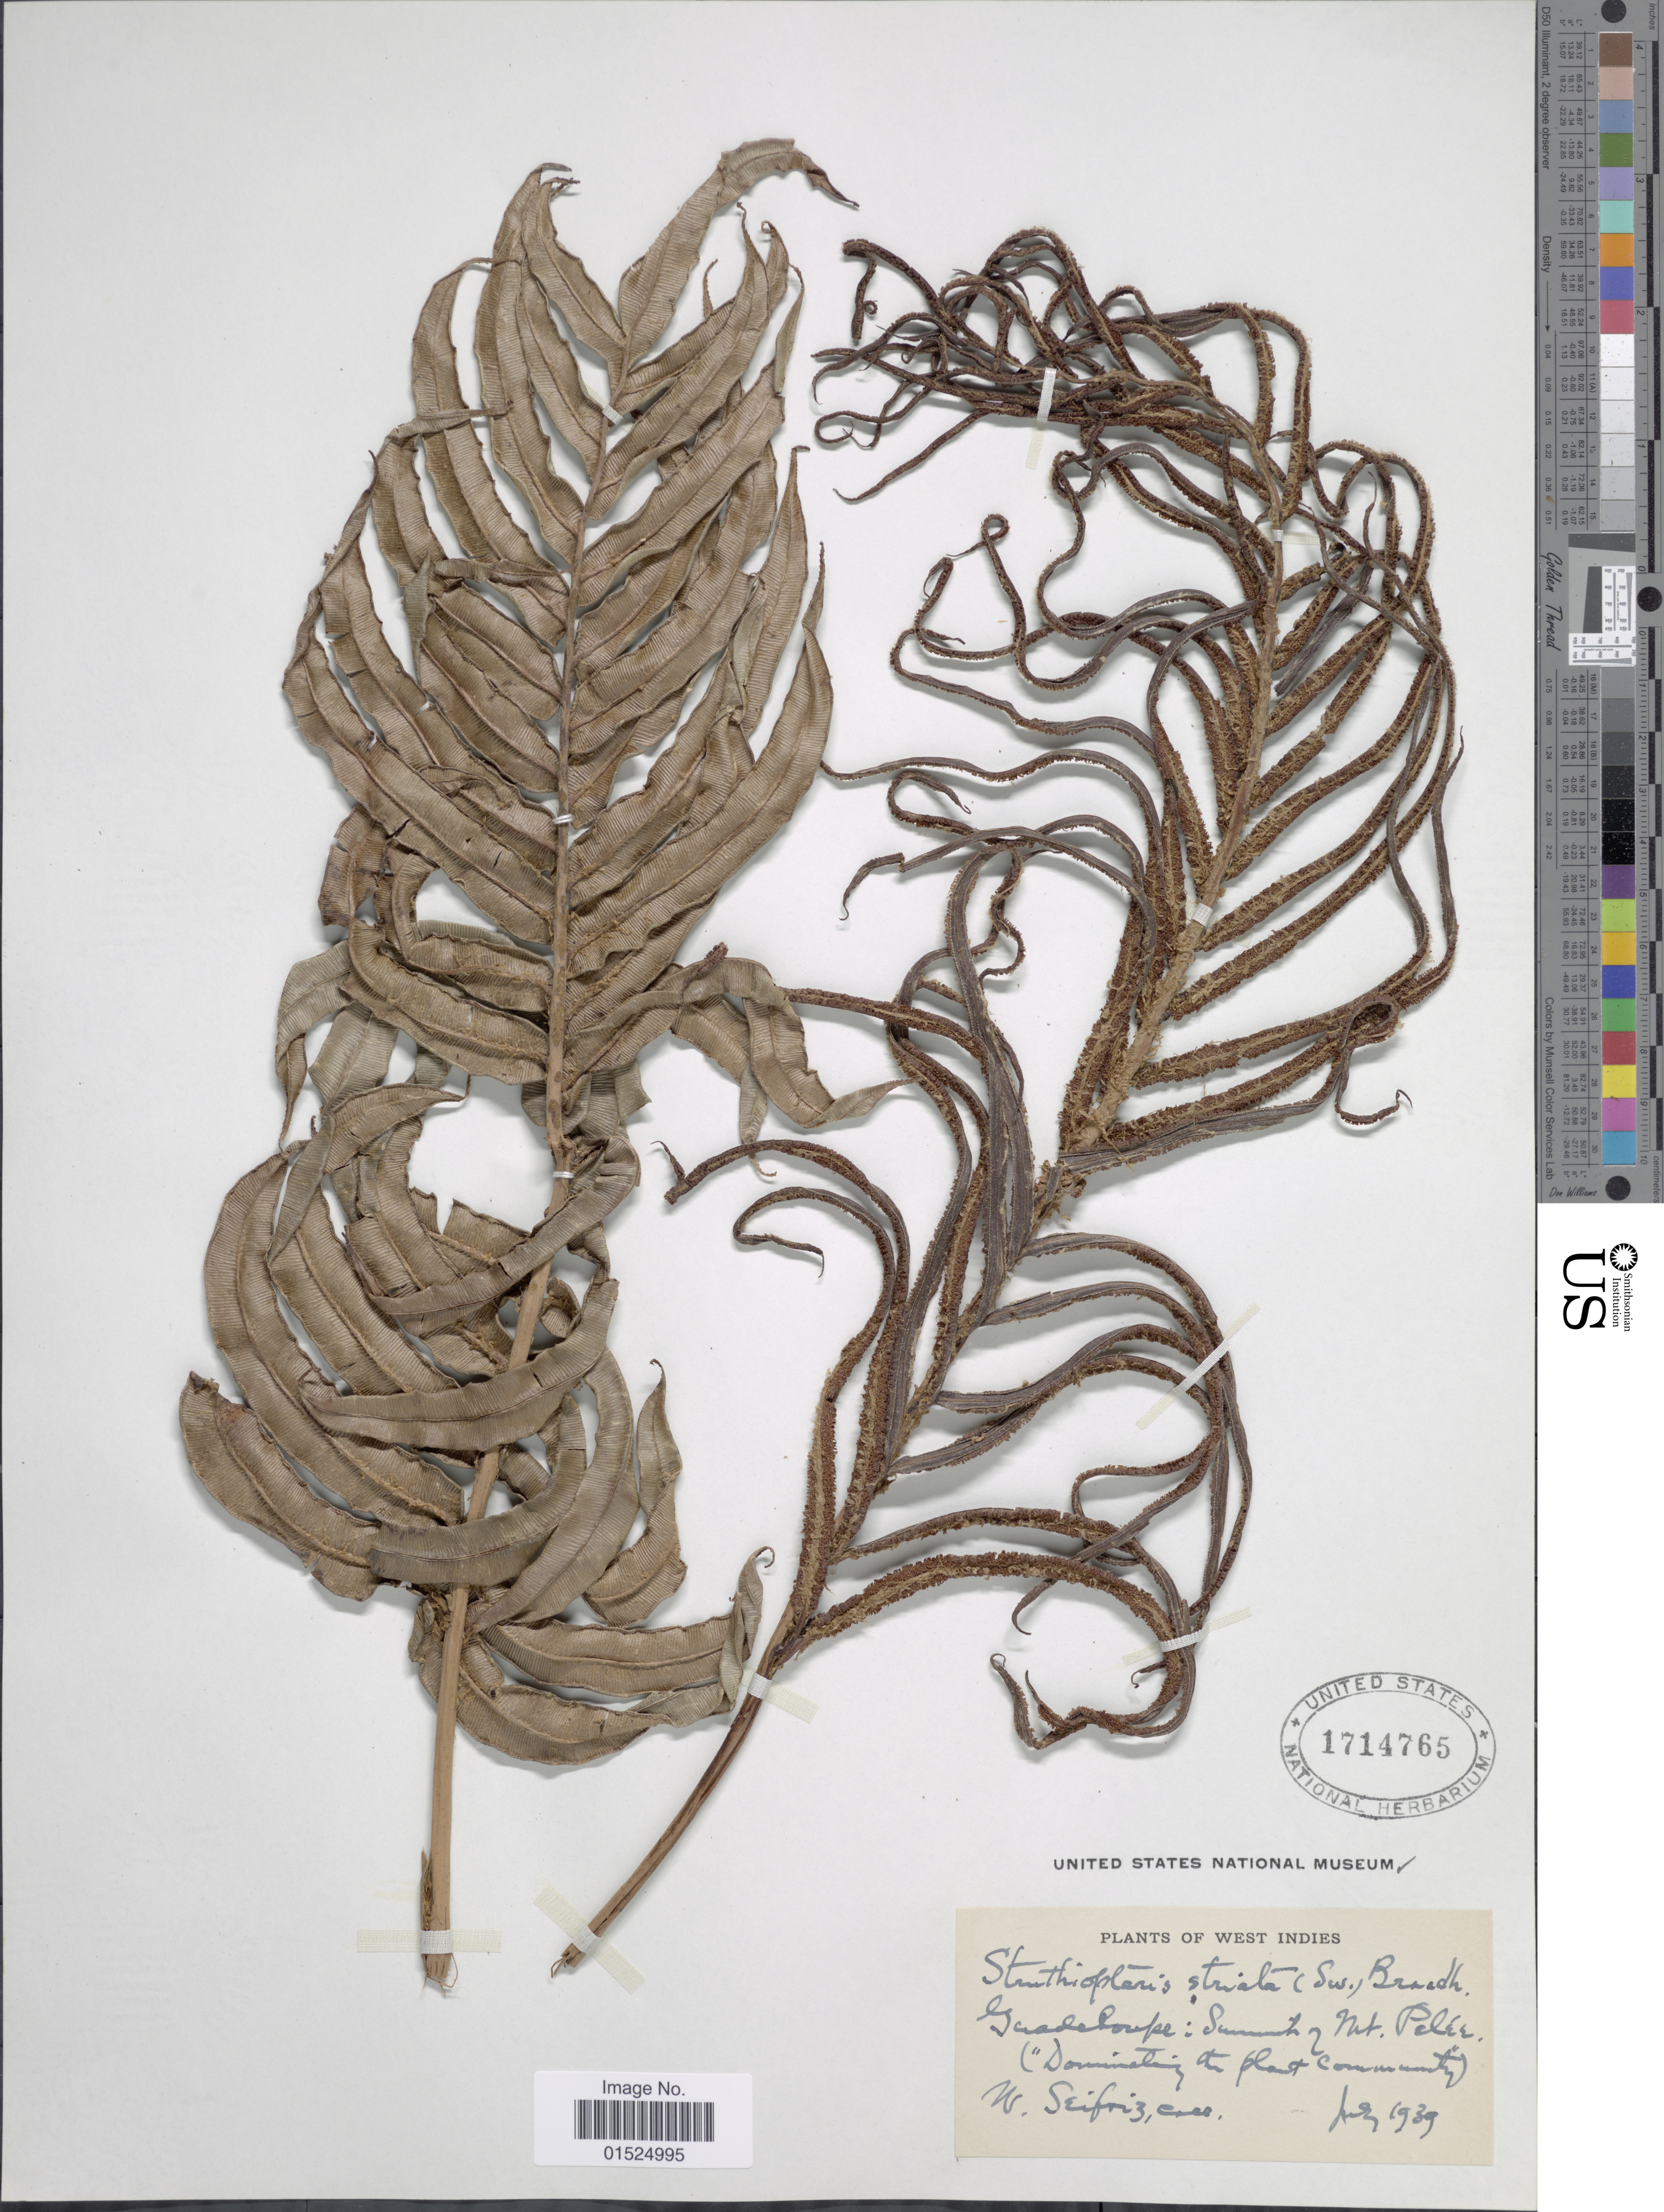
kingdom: Plantae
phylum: Tracheophyta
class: Polypodiopsida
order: Polypodiales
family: Blechnaceae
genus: Blechnum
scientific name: Blechnum ryanii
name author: Hieron.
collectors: W. Seifriz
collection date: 1939-08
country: Guadeloupe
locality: Summit of Mt. Pelez (Dominciity at plant community) [interpreted]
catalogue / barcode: US 1714765